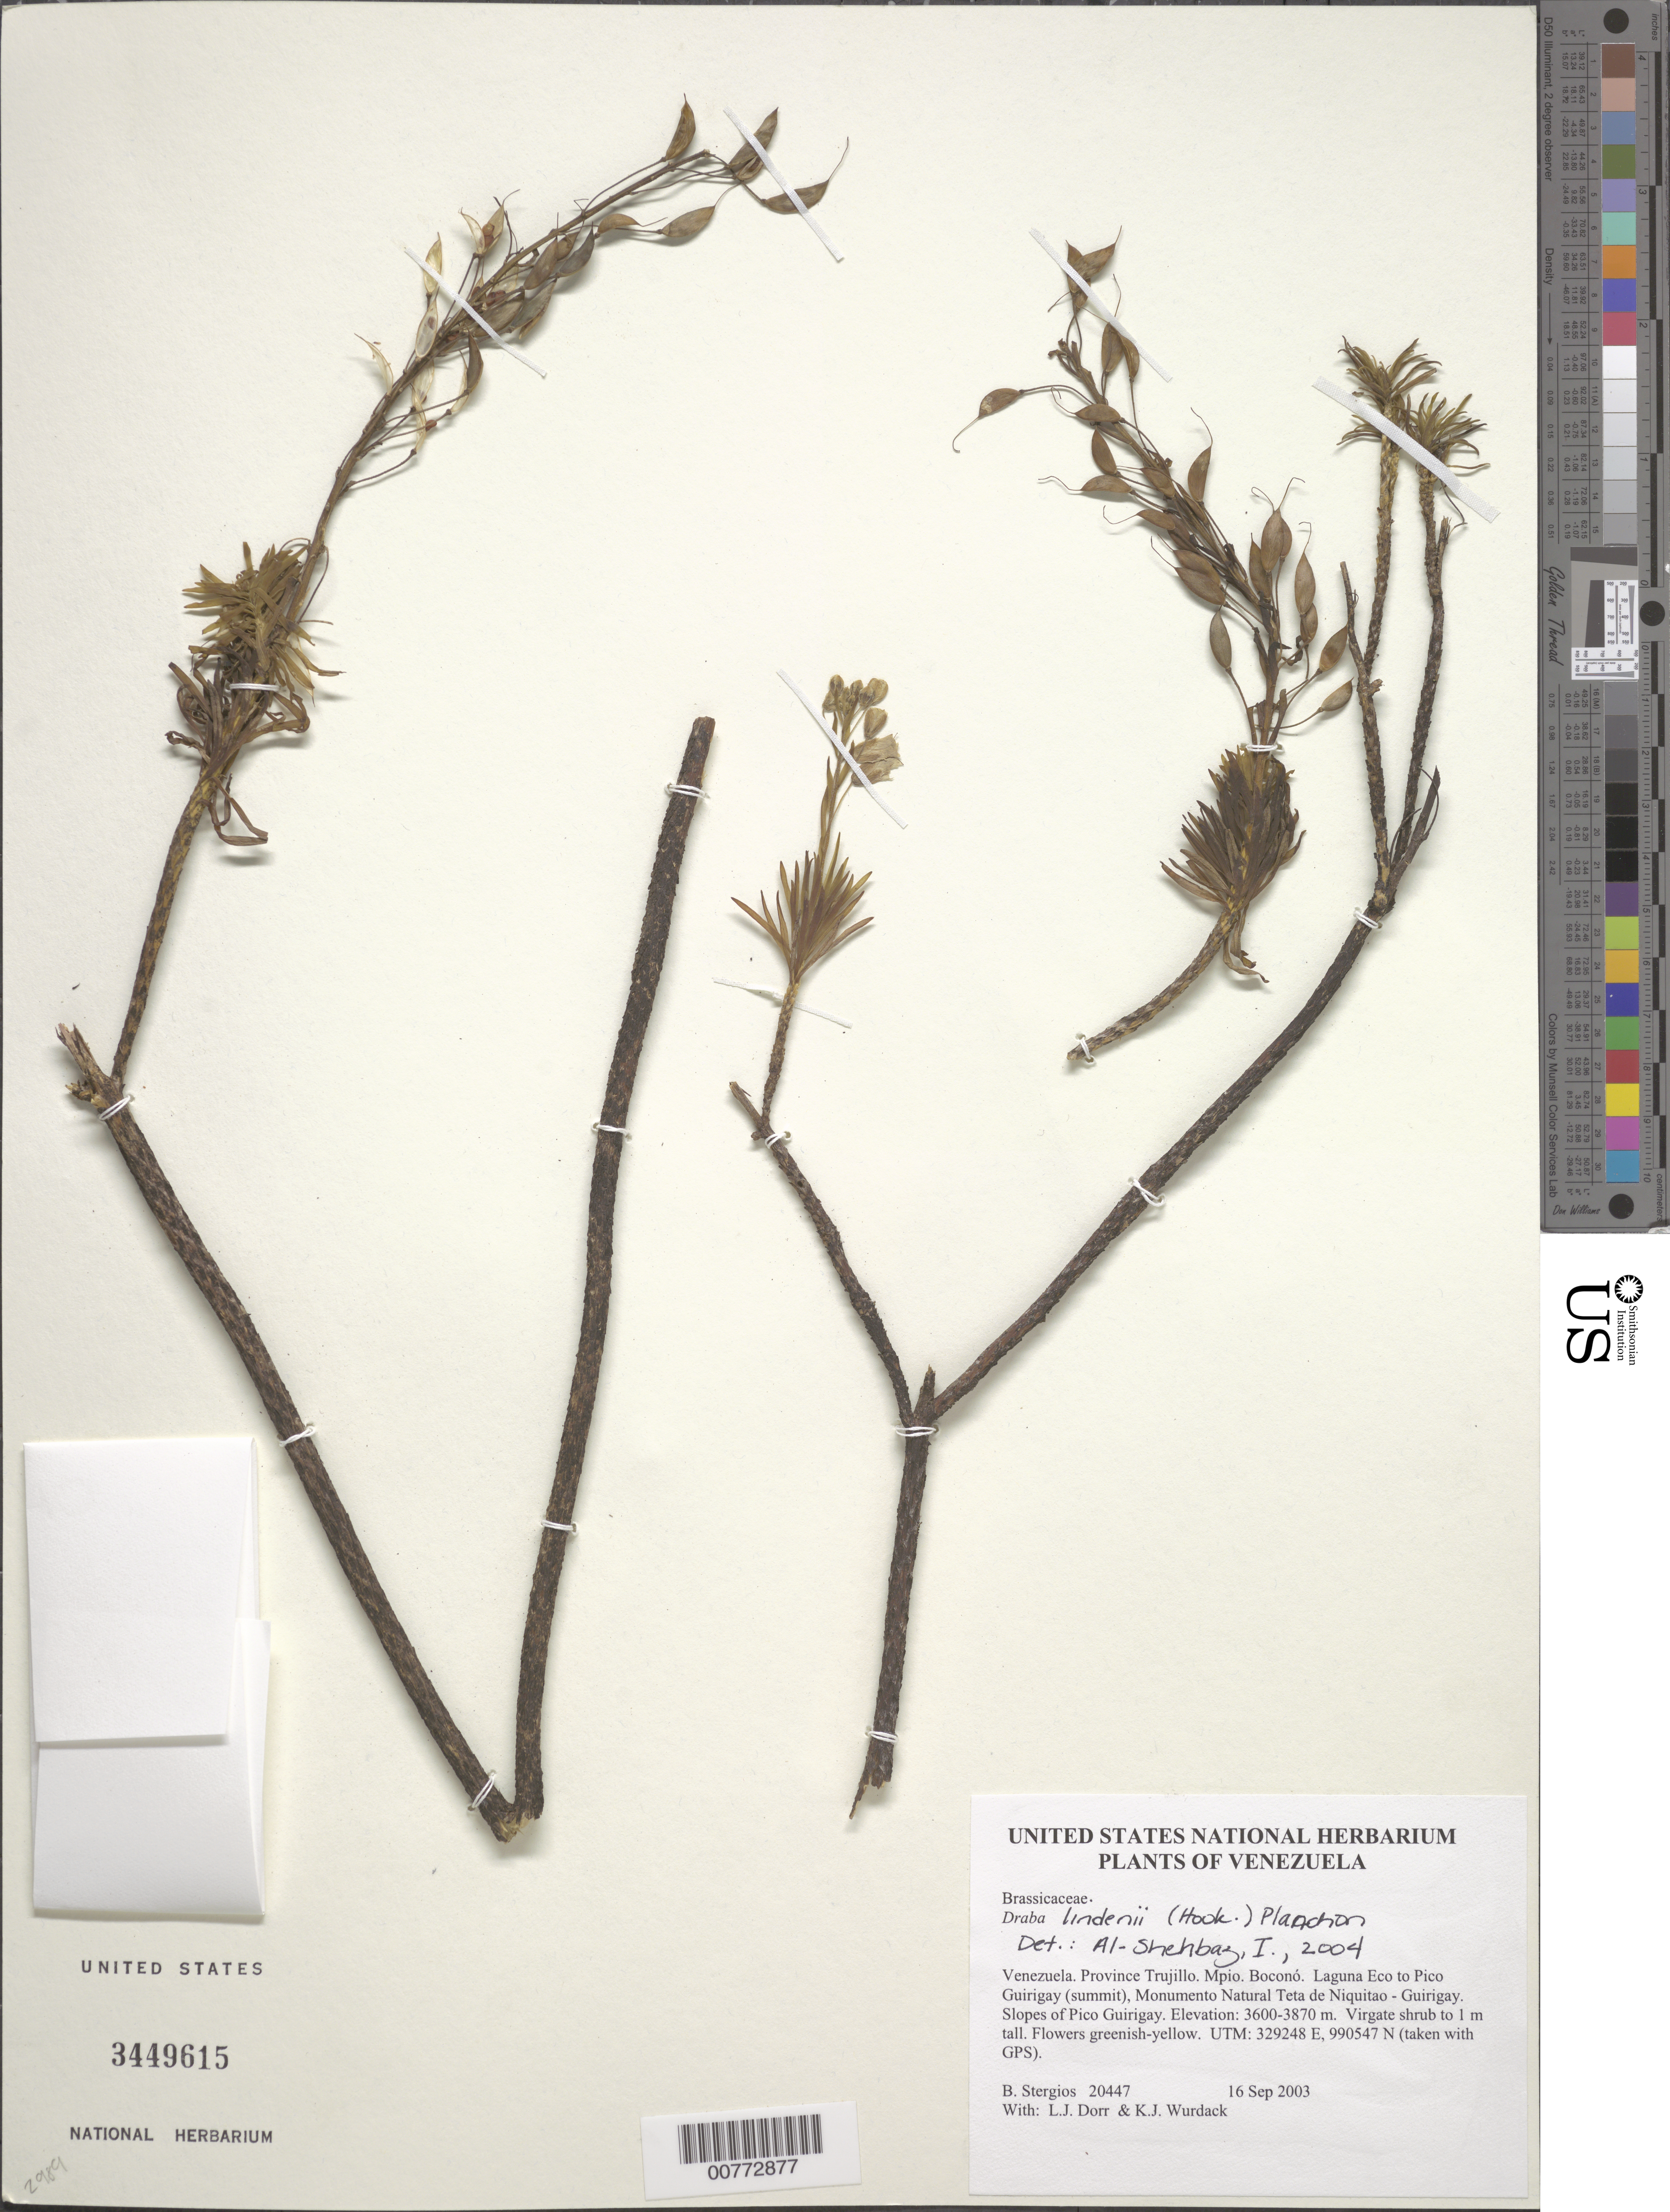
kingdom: Plantae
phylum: Tracheophyta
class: Magnoliopsida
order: Brassicales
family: Brassicaceae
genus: Draba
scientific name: Draba lindenii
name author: (Hook.) Planch.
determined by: Al-Shehbaz, I. A., (MO), Missouri Botanical Garden (UNITED STATES)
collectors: B. G. Stergios, L. J. Dorr & K. Wurdack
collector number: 20447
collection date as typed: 16 Sep 2003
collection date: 2003-09-16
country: Venezuela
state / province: Trujillo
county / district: Boconó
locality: Laguna Eco to Pico Guirigay (summit), Monumento Natural Teta de Niquitao - Guirigay. Slopes of Pico Guirigay.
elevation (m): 3600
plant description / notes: F, MO, PORT, US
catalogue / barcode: US 3449615